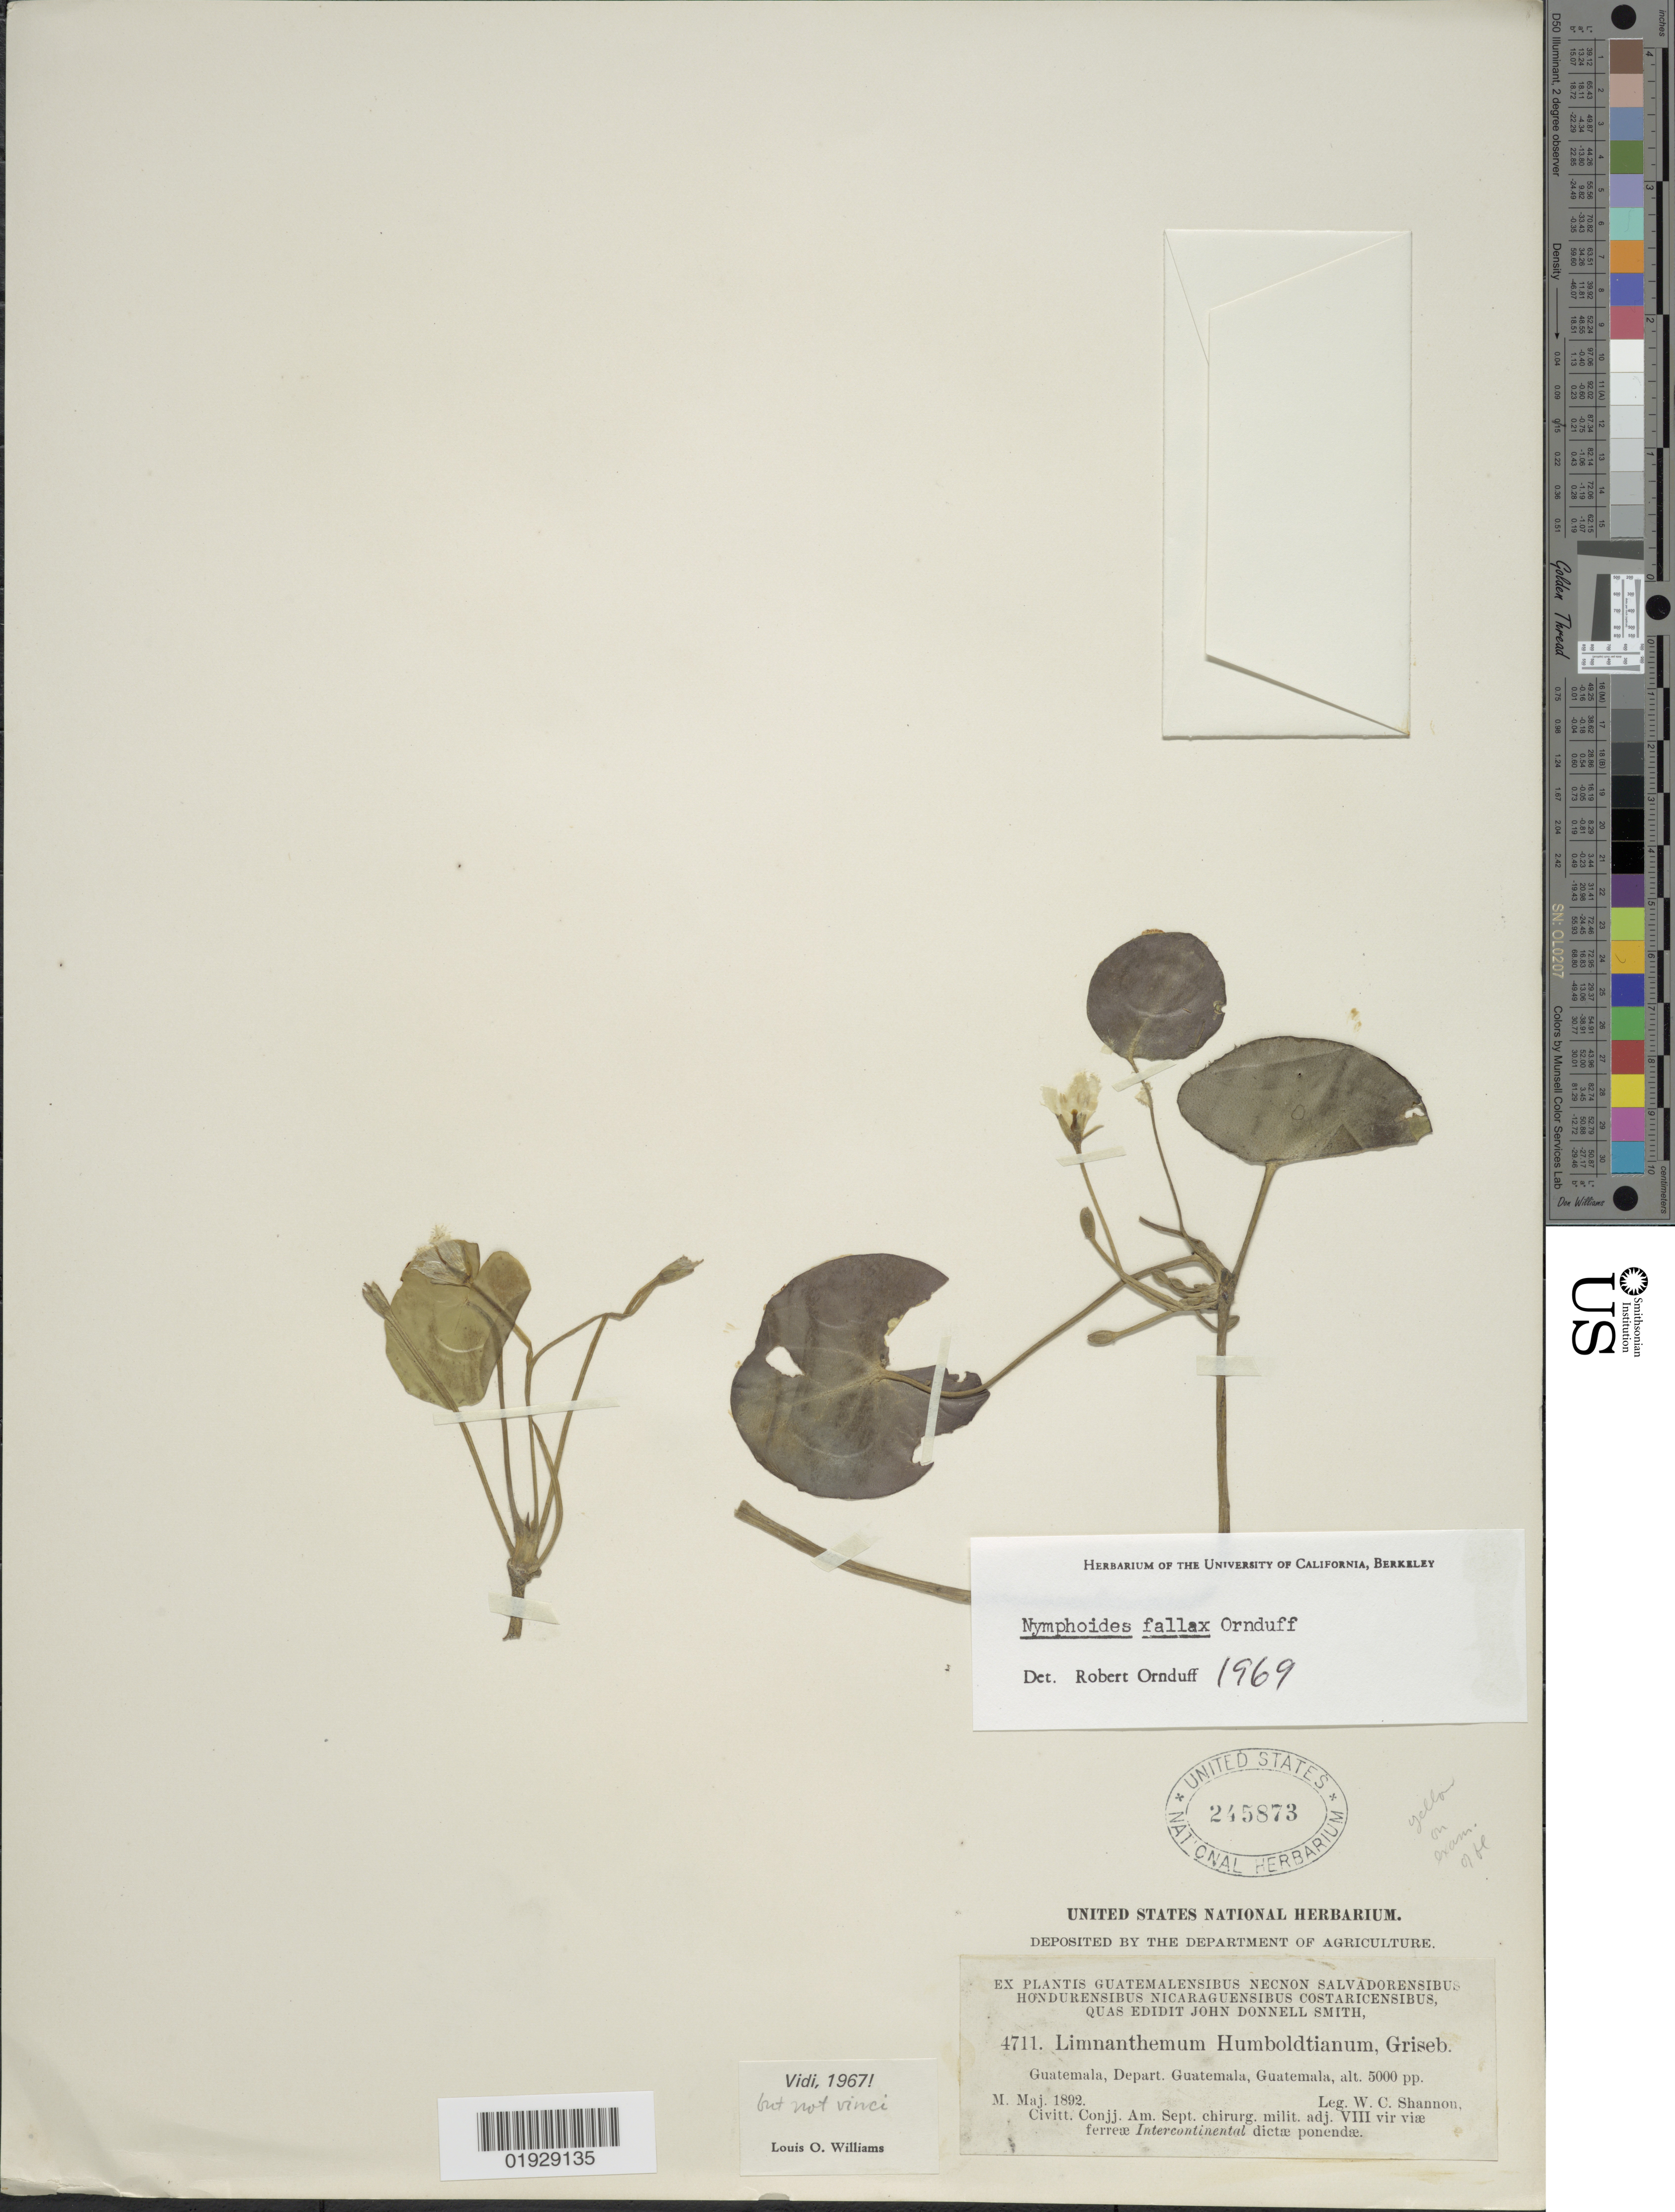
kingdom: Plantae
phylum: Tracheophyta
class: Magnoliopsida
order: Asterales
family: Menyanthaceae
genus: Nymphoides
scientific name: Nymphoides fallax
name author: Ornduff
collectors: W. C. Shannon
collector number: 4711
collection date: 1892-05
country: Guatemala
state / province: Guatemala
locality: Depart. Guatemala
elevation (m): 1524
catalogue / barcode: US 245873